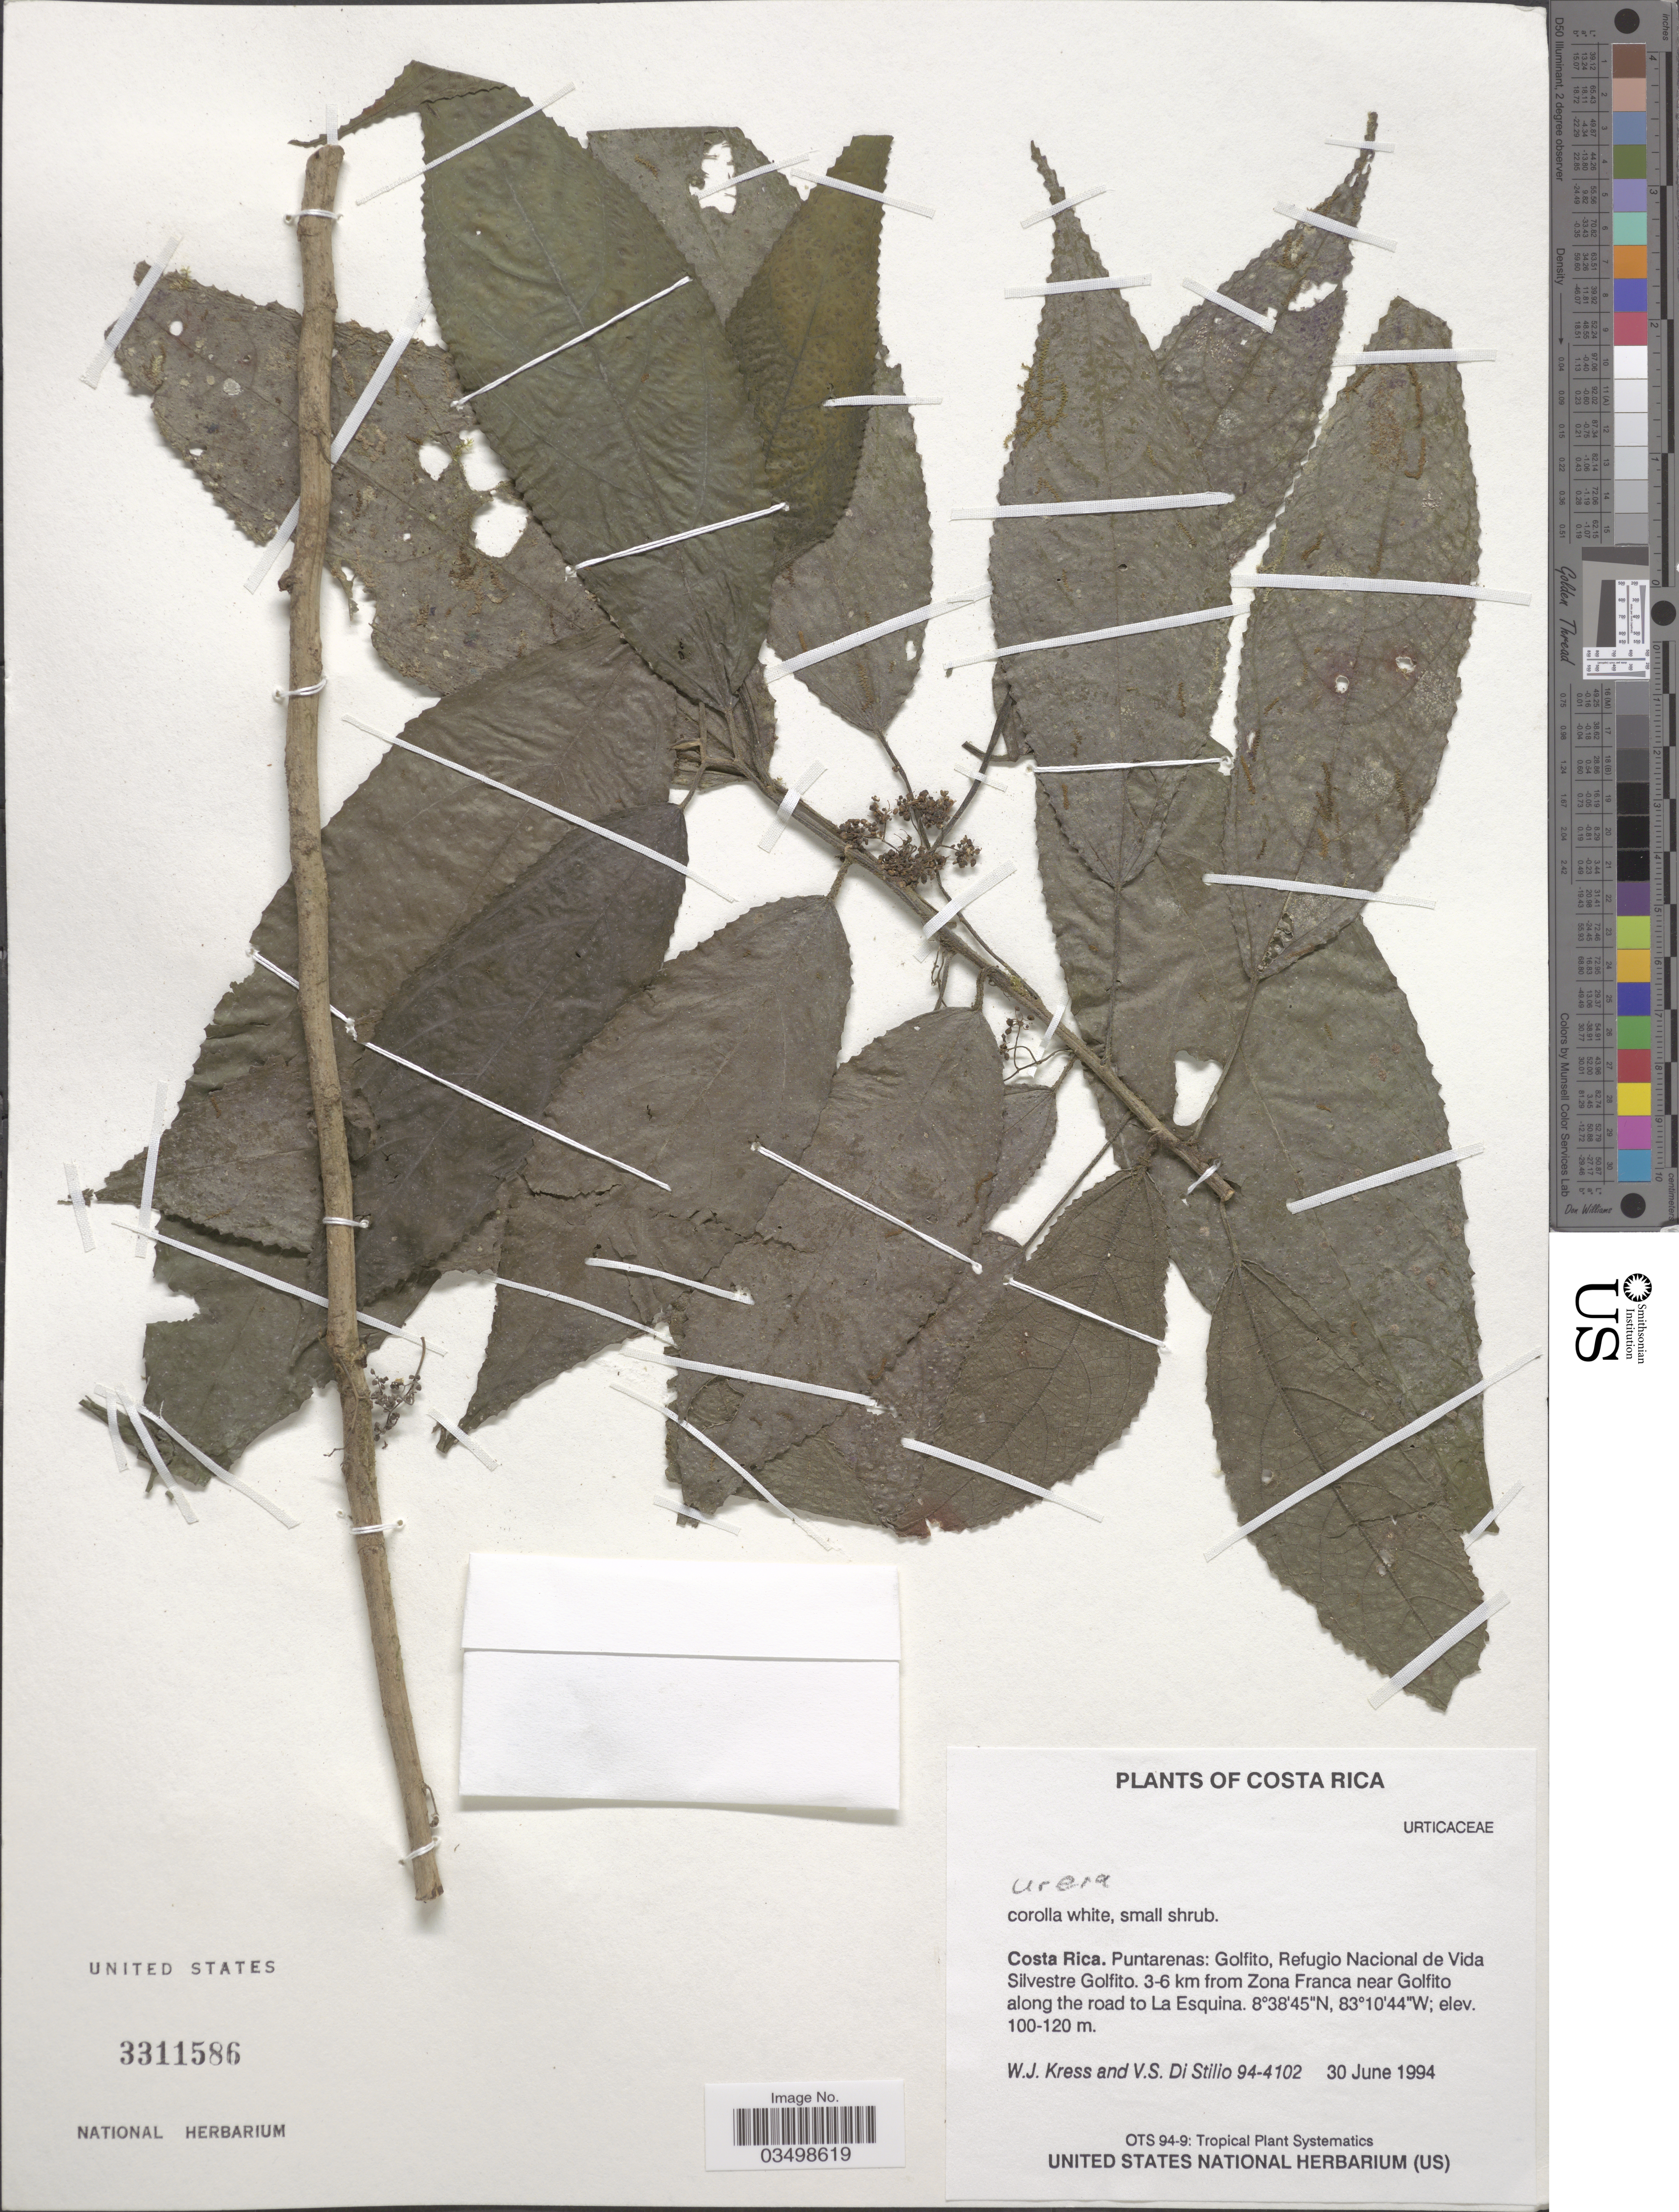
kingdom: Plantae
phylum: Tracheophyta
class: Magnoliopsida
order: Rosales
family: Urticaceae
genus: Urera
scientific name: Urera sp.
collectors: W. J. Kress & V. Di Stilio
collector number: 94-4102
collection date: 1994-06-30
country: Costa Rica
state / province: Puntarenas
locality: Golfito, Refugio Nacional de Vida Silvestre Golfito. 3-6 km from Zona Franca near Golfito along road to La Esquina.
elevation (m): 100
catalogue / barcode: US 3311586